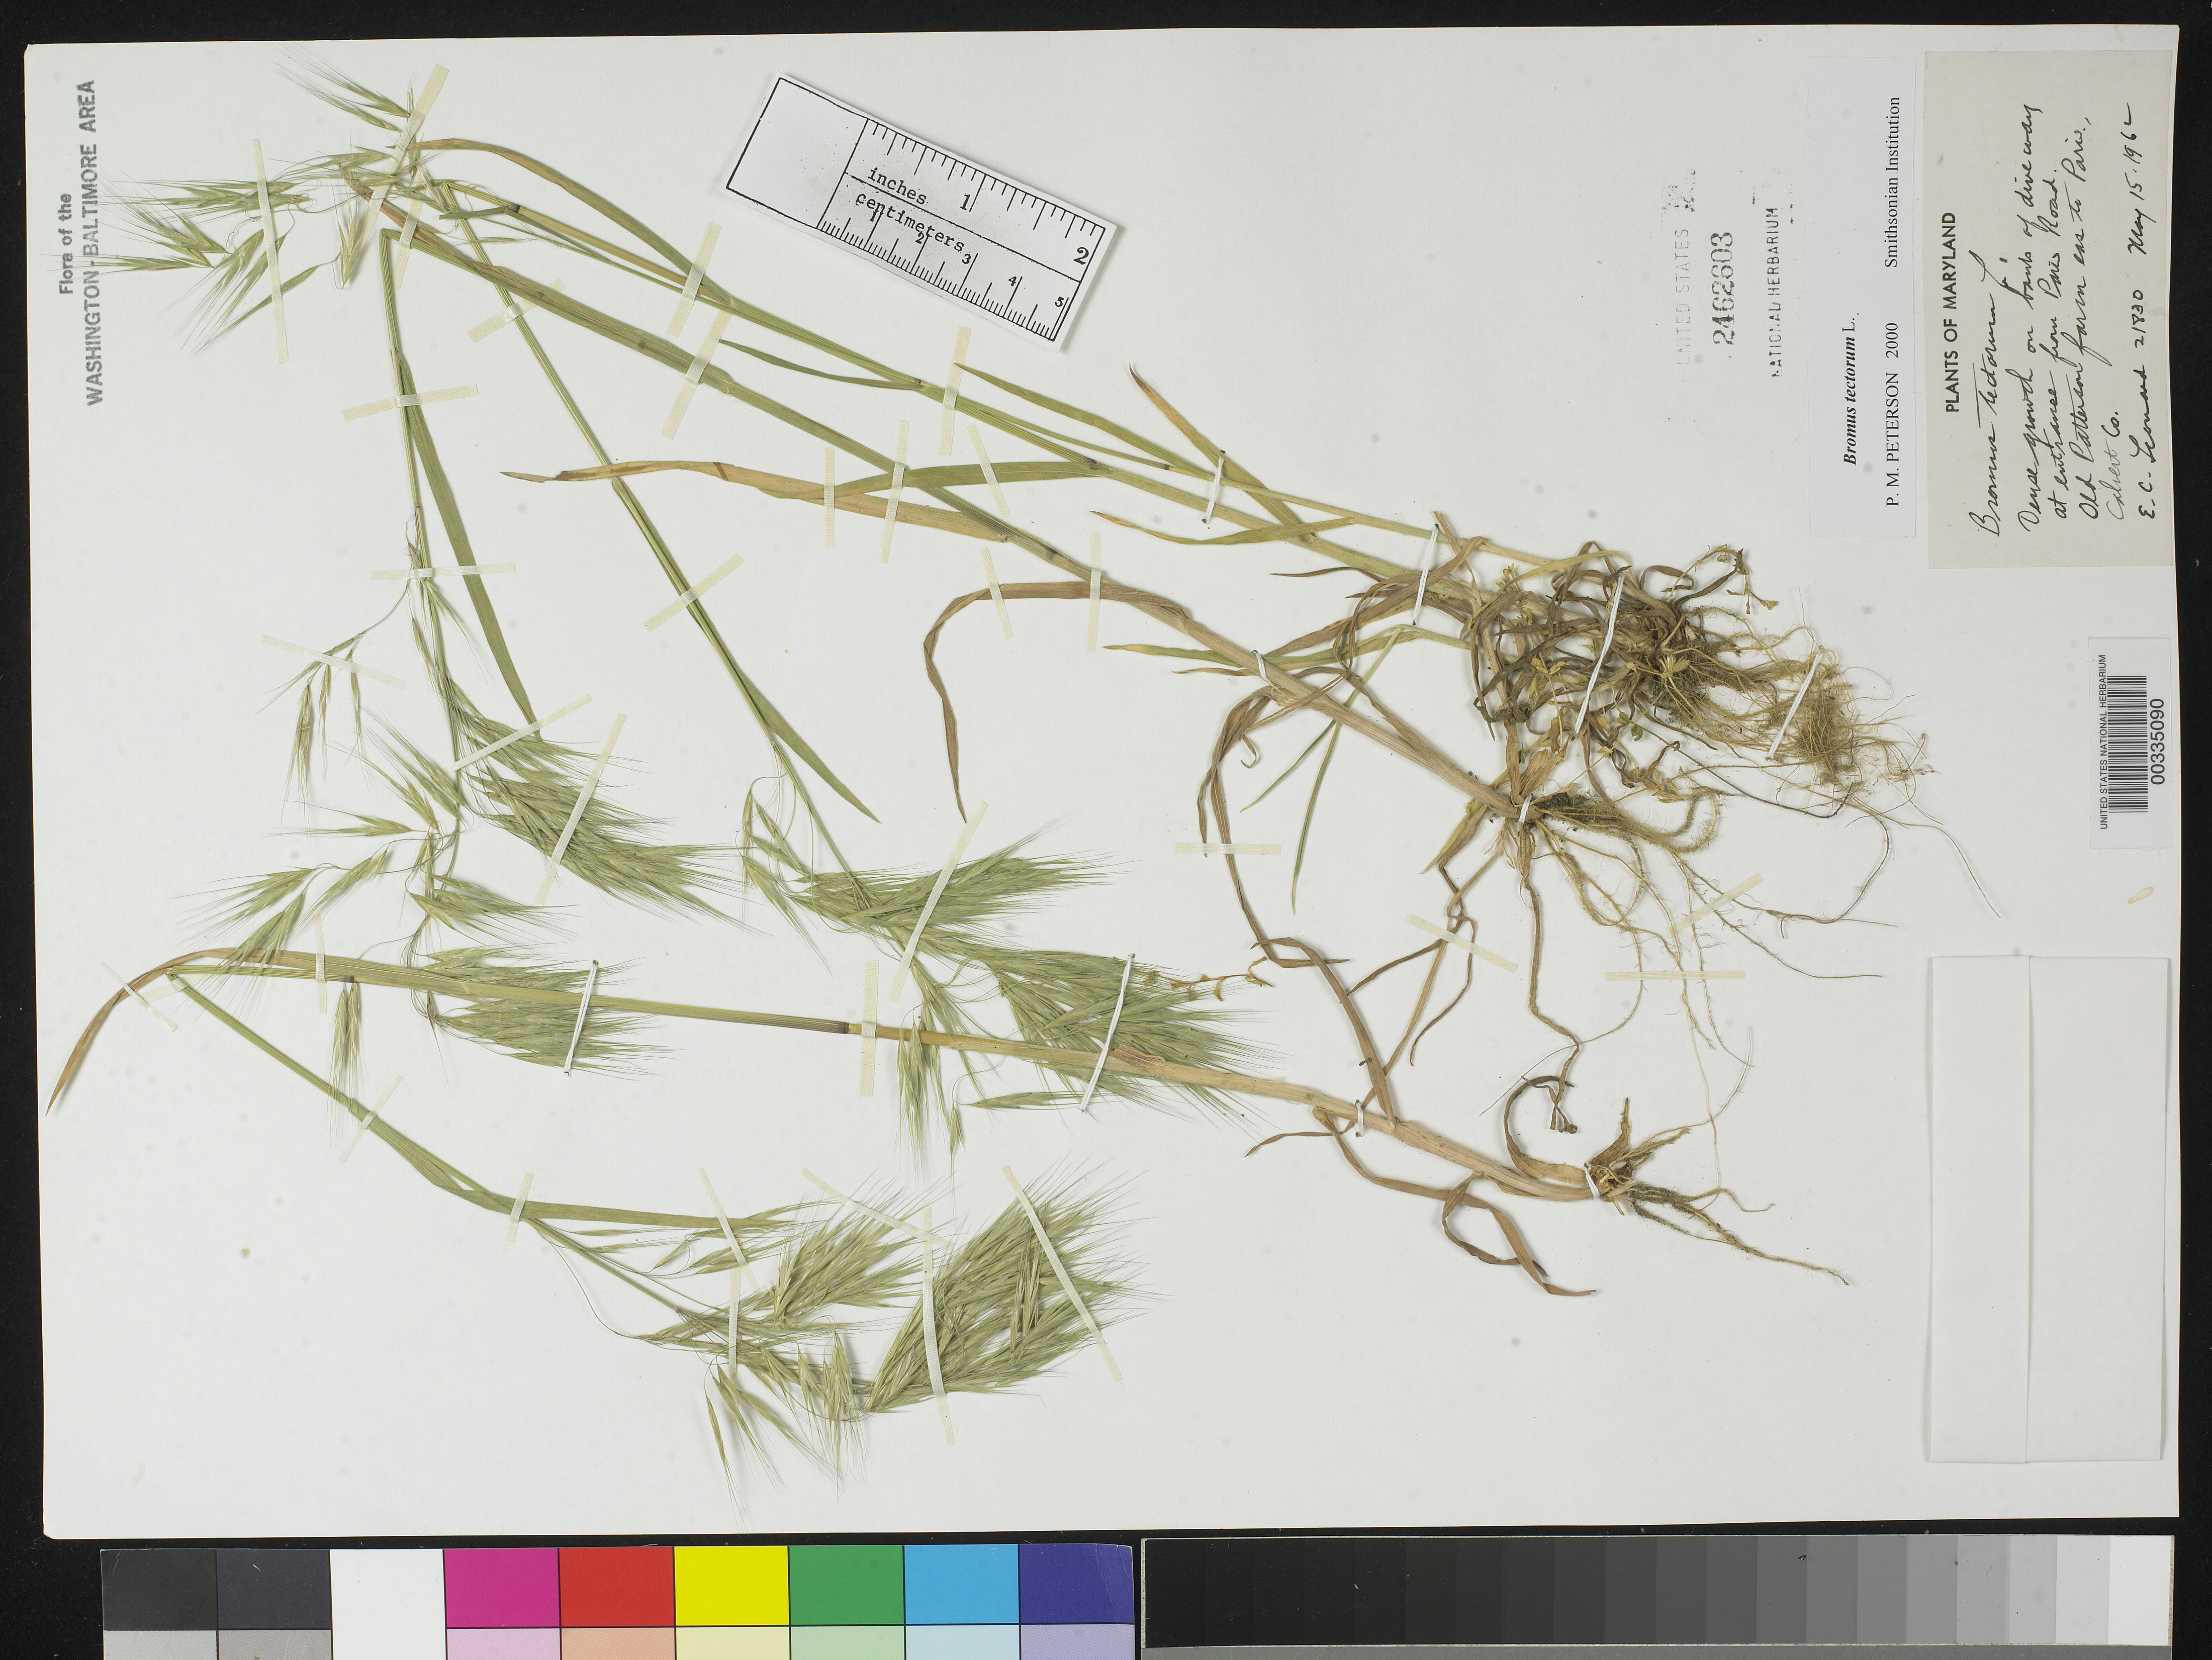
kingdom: Plantae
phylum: Tracheophyta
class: Liliopsida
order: Poales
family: Poaceae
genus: Bromus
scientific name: Bromus tectorum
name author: L.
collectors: E. C. Leonard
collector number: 21830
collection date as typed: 15 May 1962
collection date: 1962-05-15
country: United States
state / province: Maryland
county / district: Calvert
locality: Entrance from Paris Rd. Old Patterson Farm east to Paris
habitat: Bank of driveway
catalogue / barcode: US 2462603